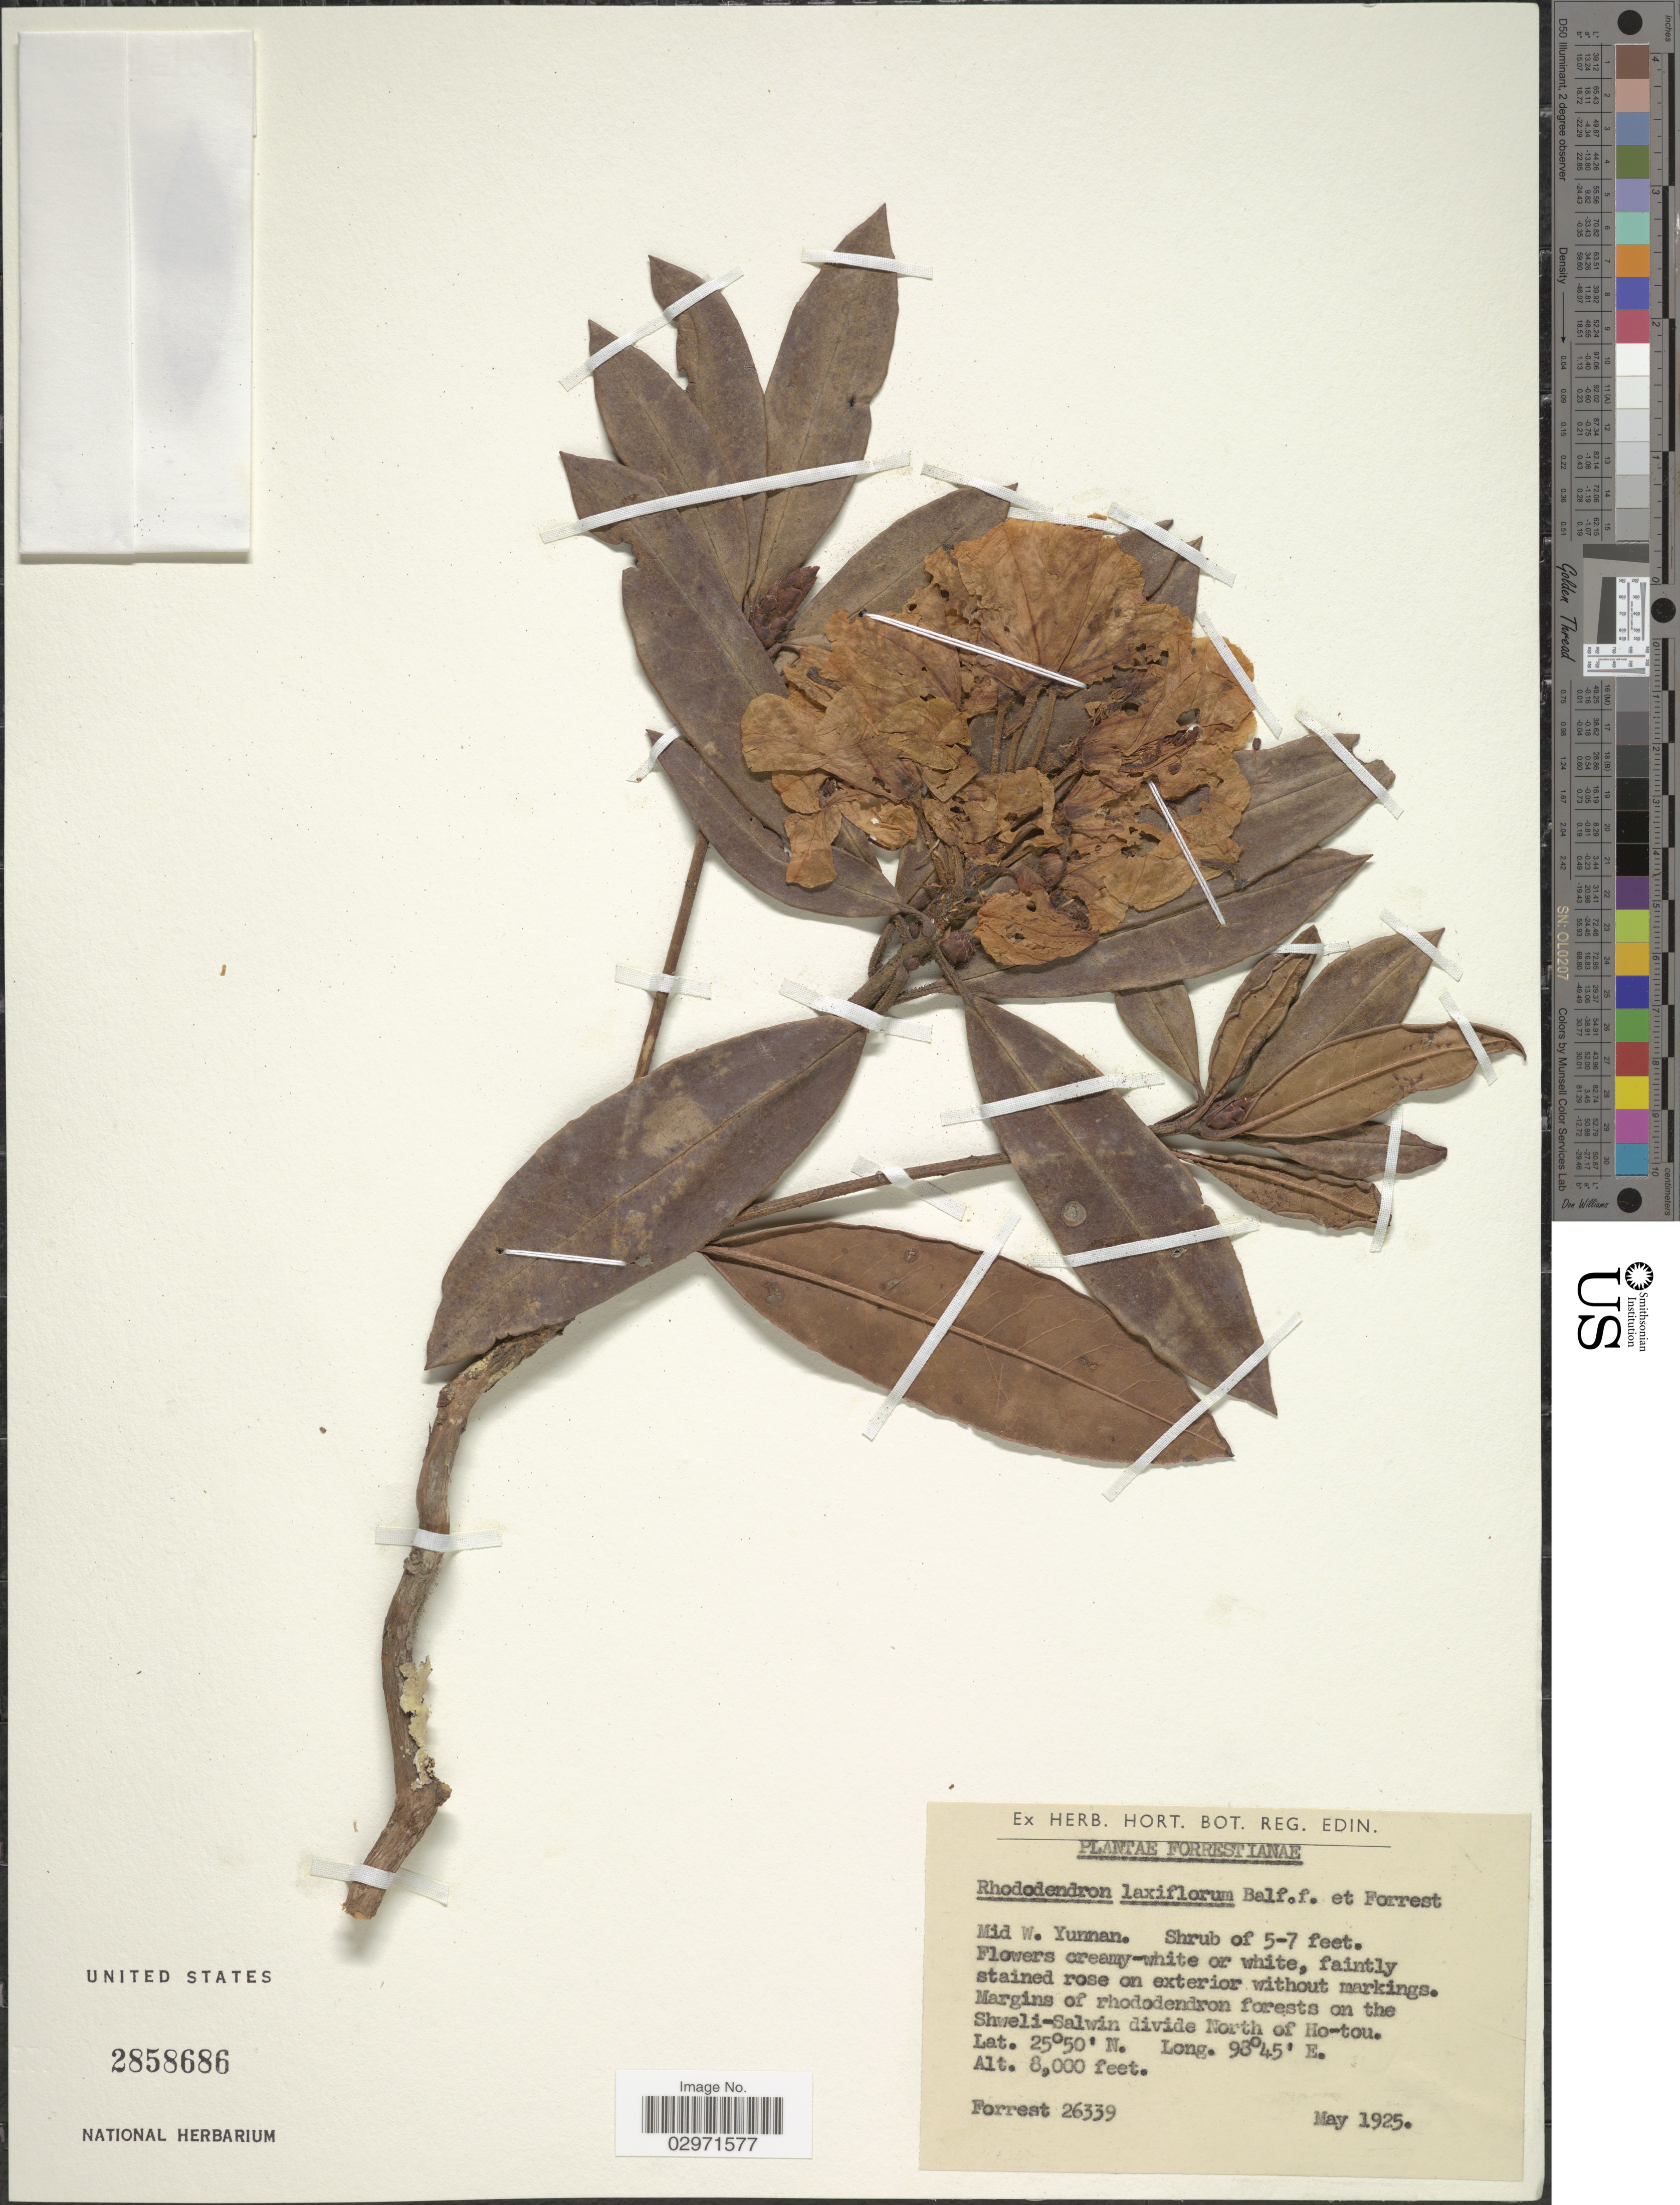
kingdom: Plantae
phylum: Tracheophyta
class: Magnoliopsida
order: Ericales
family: Ericaceae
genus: Rhododendron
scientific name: Rhododendron laxiflorum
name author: Balf. f. & Forrest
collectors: -. Forrest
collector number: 26339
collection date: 1925-05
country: China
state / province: Yunnan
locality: Mid W. Yunnan. On the Shweli-Salwin divide North of Ho-tou.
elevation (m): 2438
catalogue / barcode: US 2858686